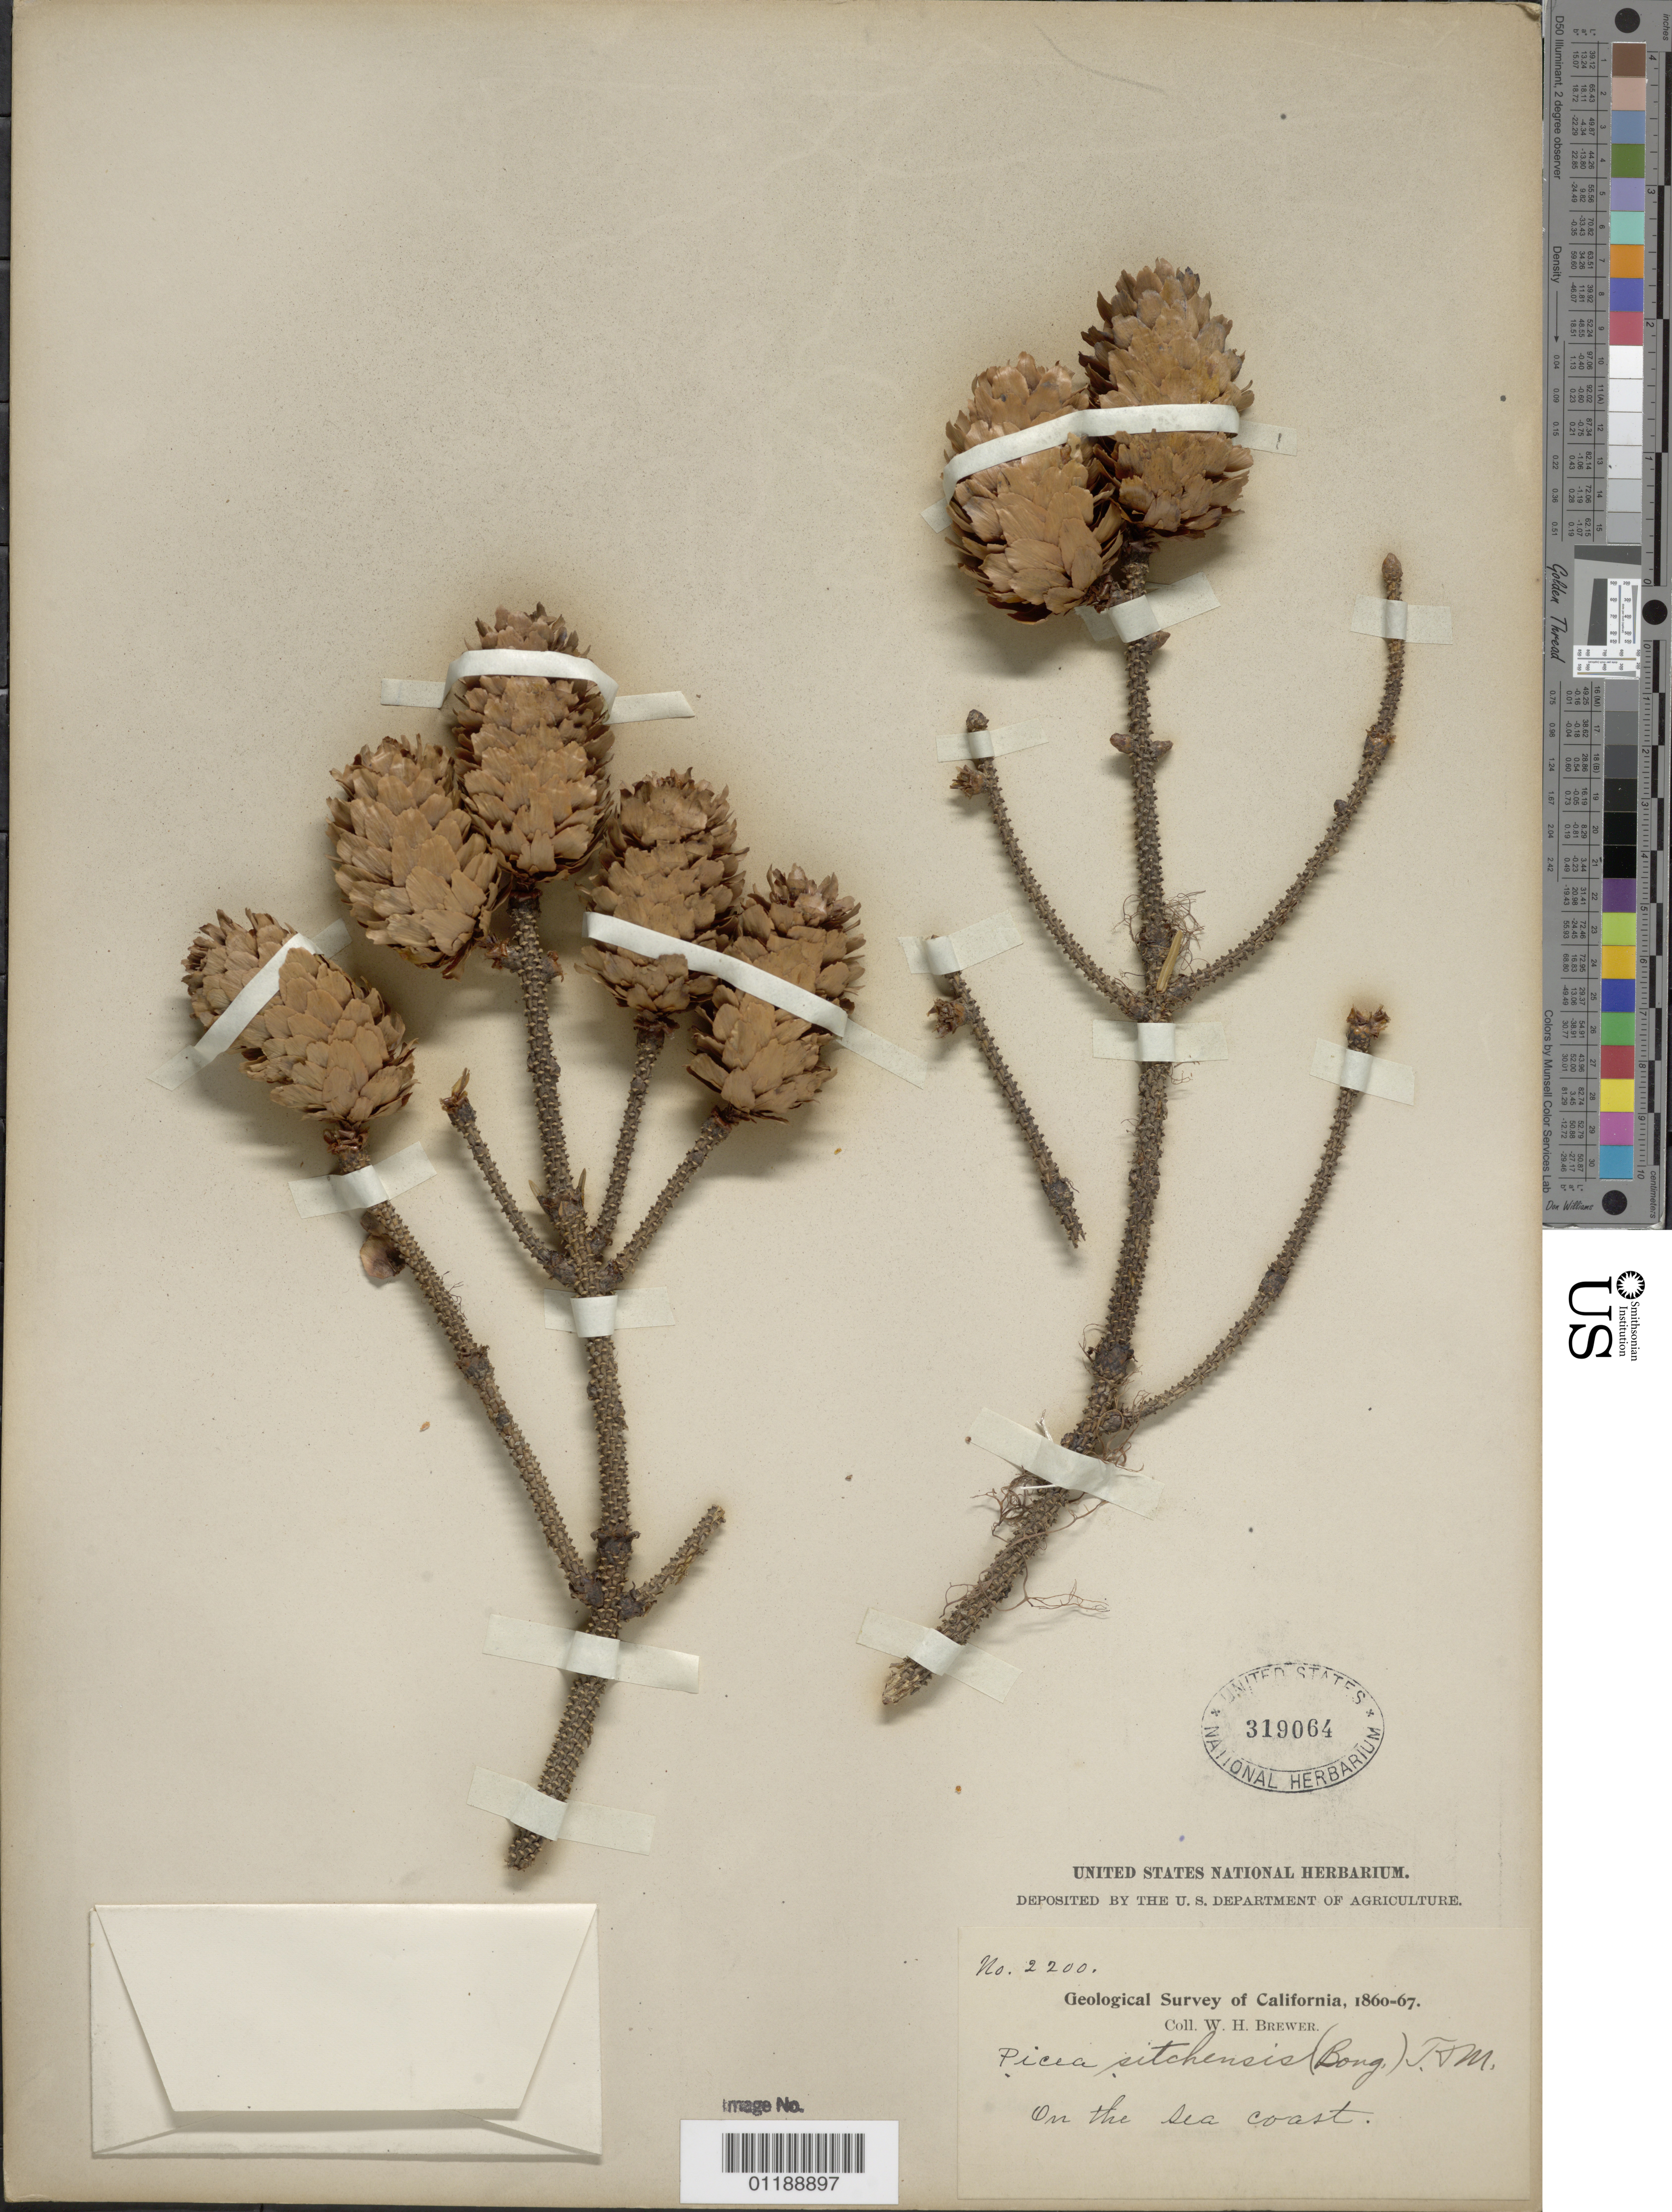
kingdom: Plantae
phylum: Tracheophyta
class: Pinopsida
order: Pinales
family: Pinaceae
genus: Picea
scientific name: Picea sitchensis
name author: (Bong.) Carrière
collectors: W. H. Brewer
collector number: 2200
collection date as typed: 1860 to -- --- 1867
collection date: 1860/1867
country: United States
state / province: California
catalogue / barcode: US 319064